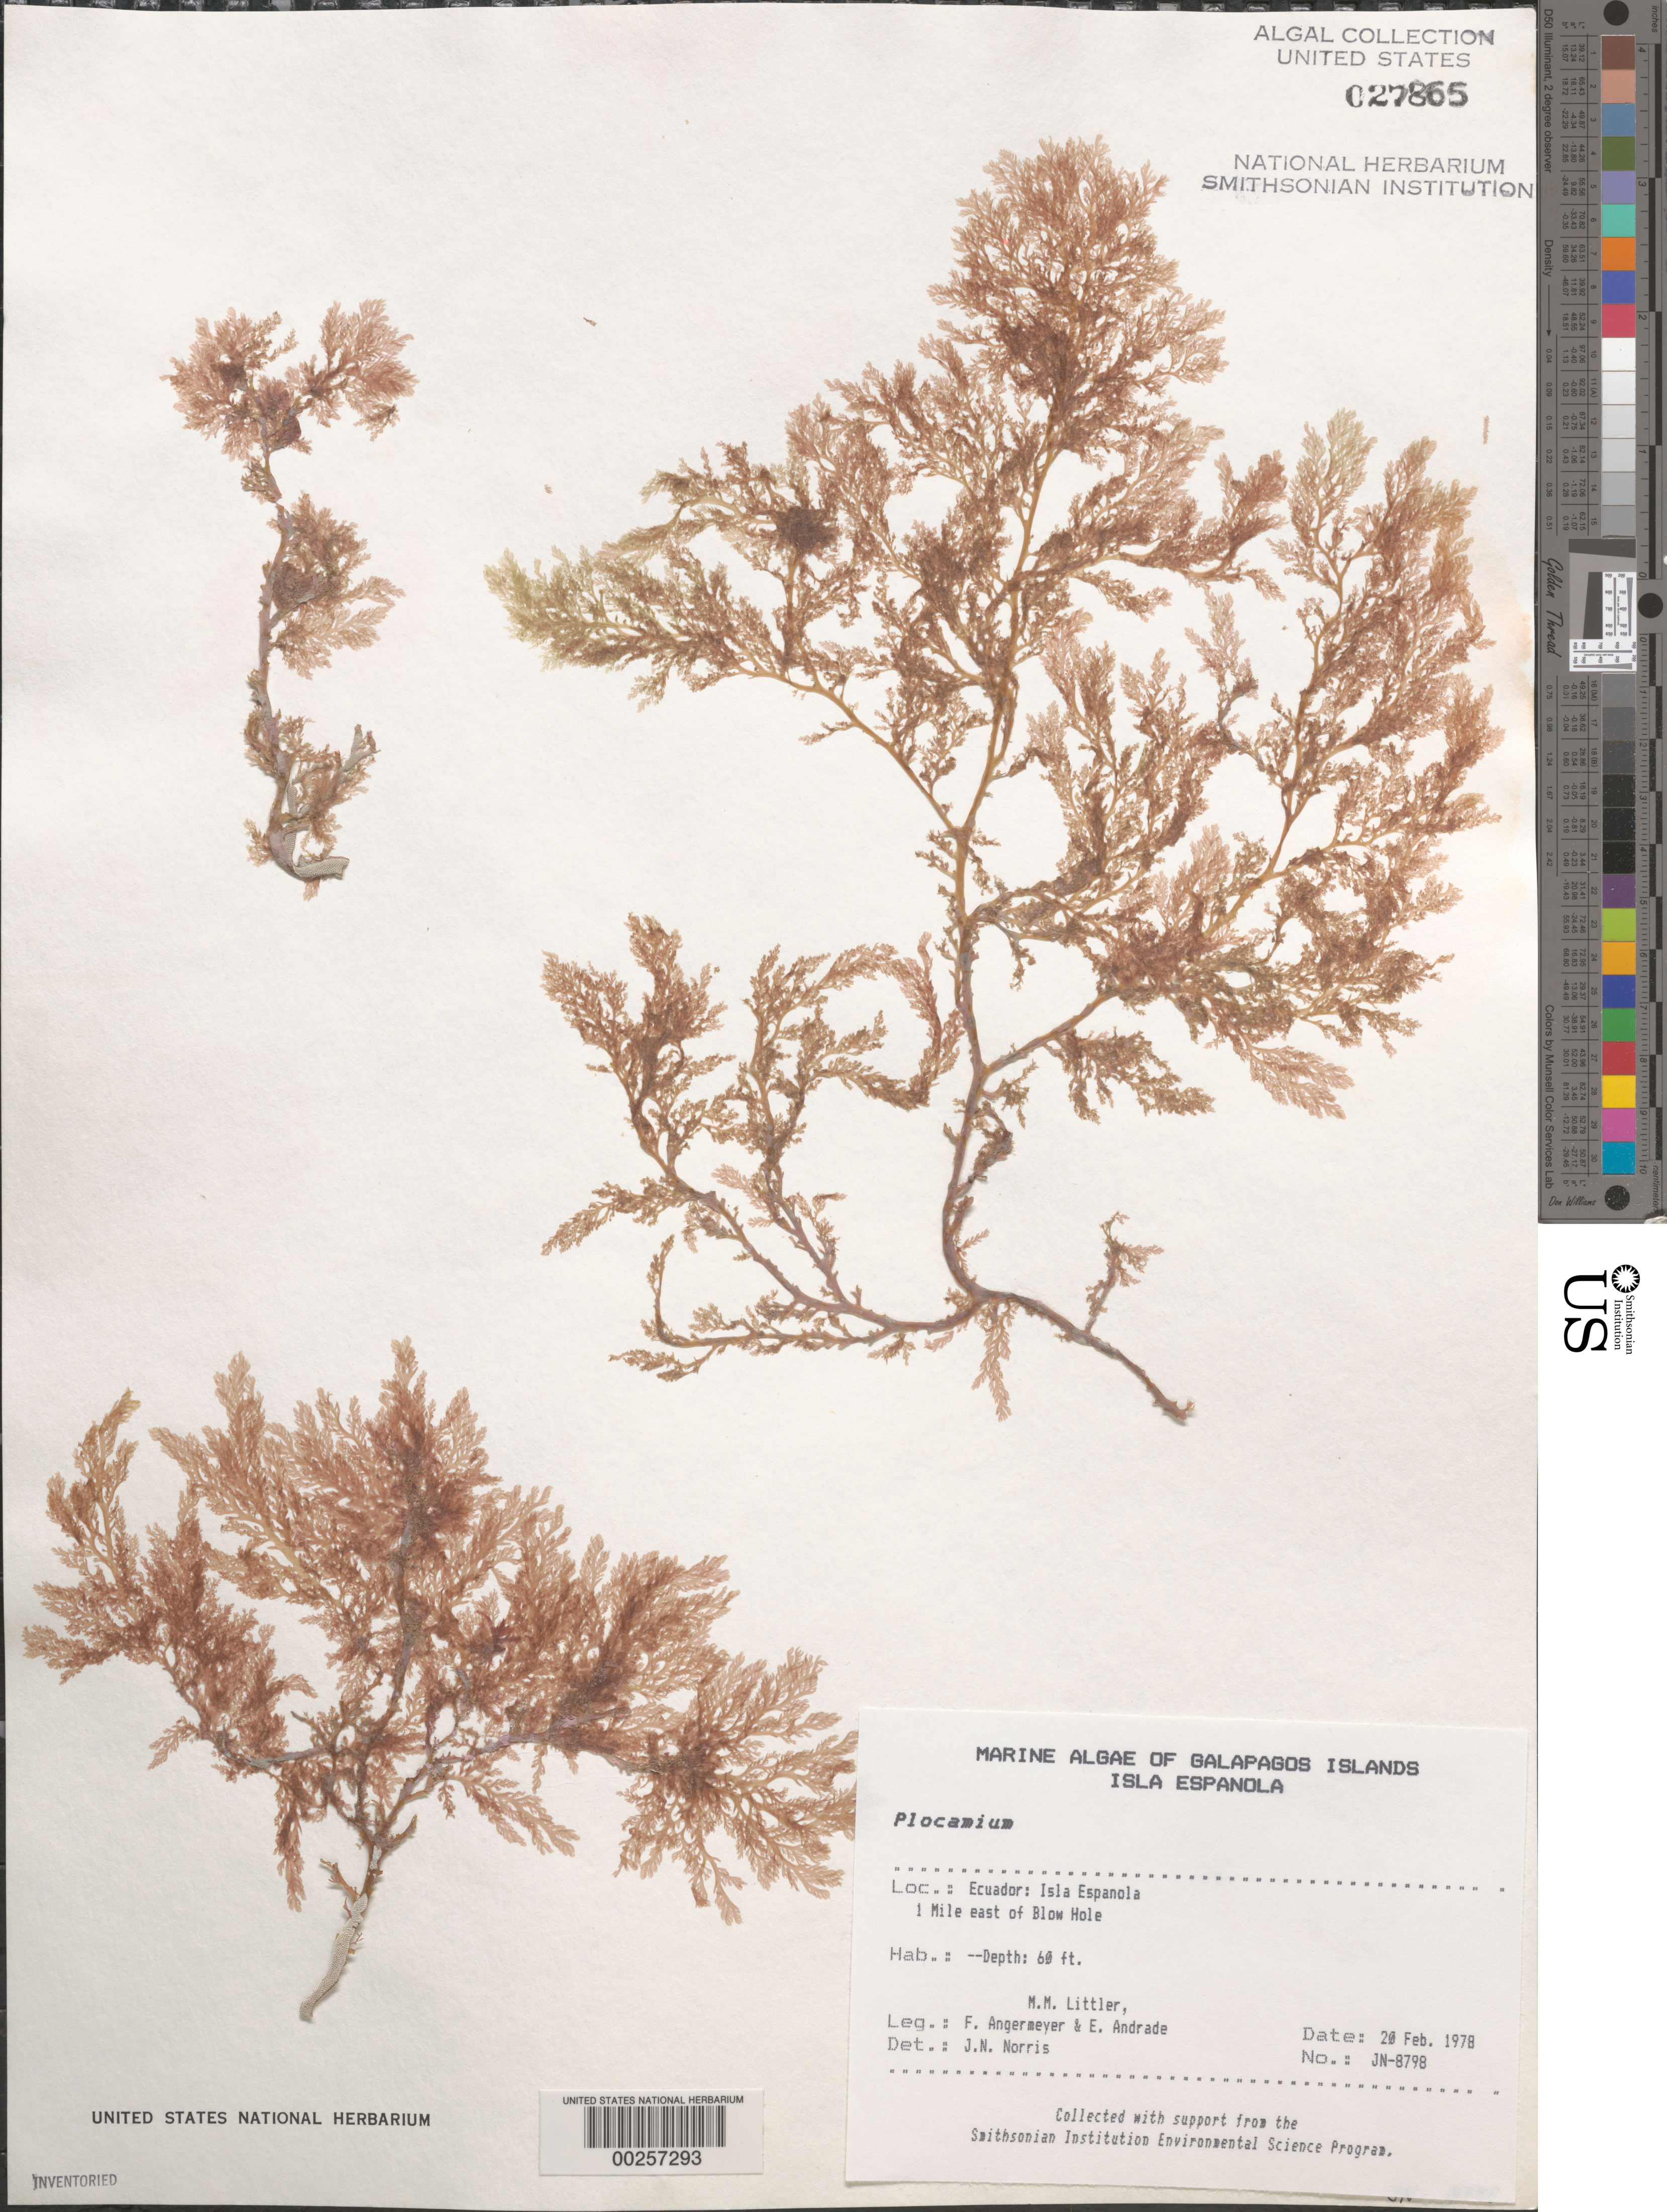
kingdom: Plantae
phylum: Rhodophyta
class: Florideophyceae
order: Plocamiales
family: Plocamiaceae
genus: Plocamium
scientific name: Plocamium sp.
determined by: Norris, James N.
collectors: M. M. Littler, F. Angermeyer & E. Andrade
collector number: Jn-8798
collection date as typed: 20 Feb 1978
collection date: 1978-02-20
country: Ecuador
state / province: Colón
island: Española [Hood]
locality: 1 mile E of Blow Hole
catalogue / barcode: US 27865